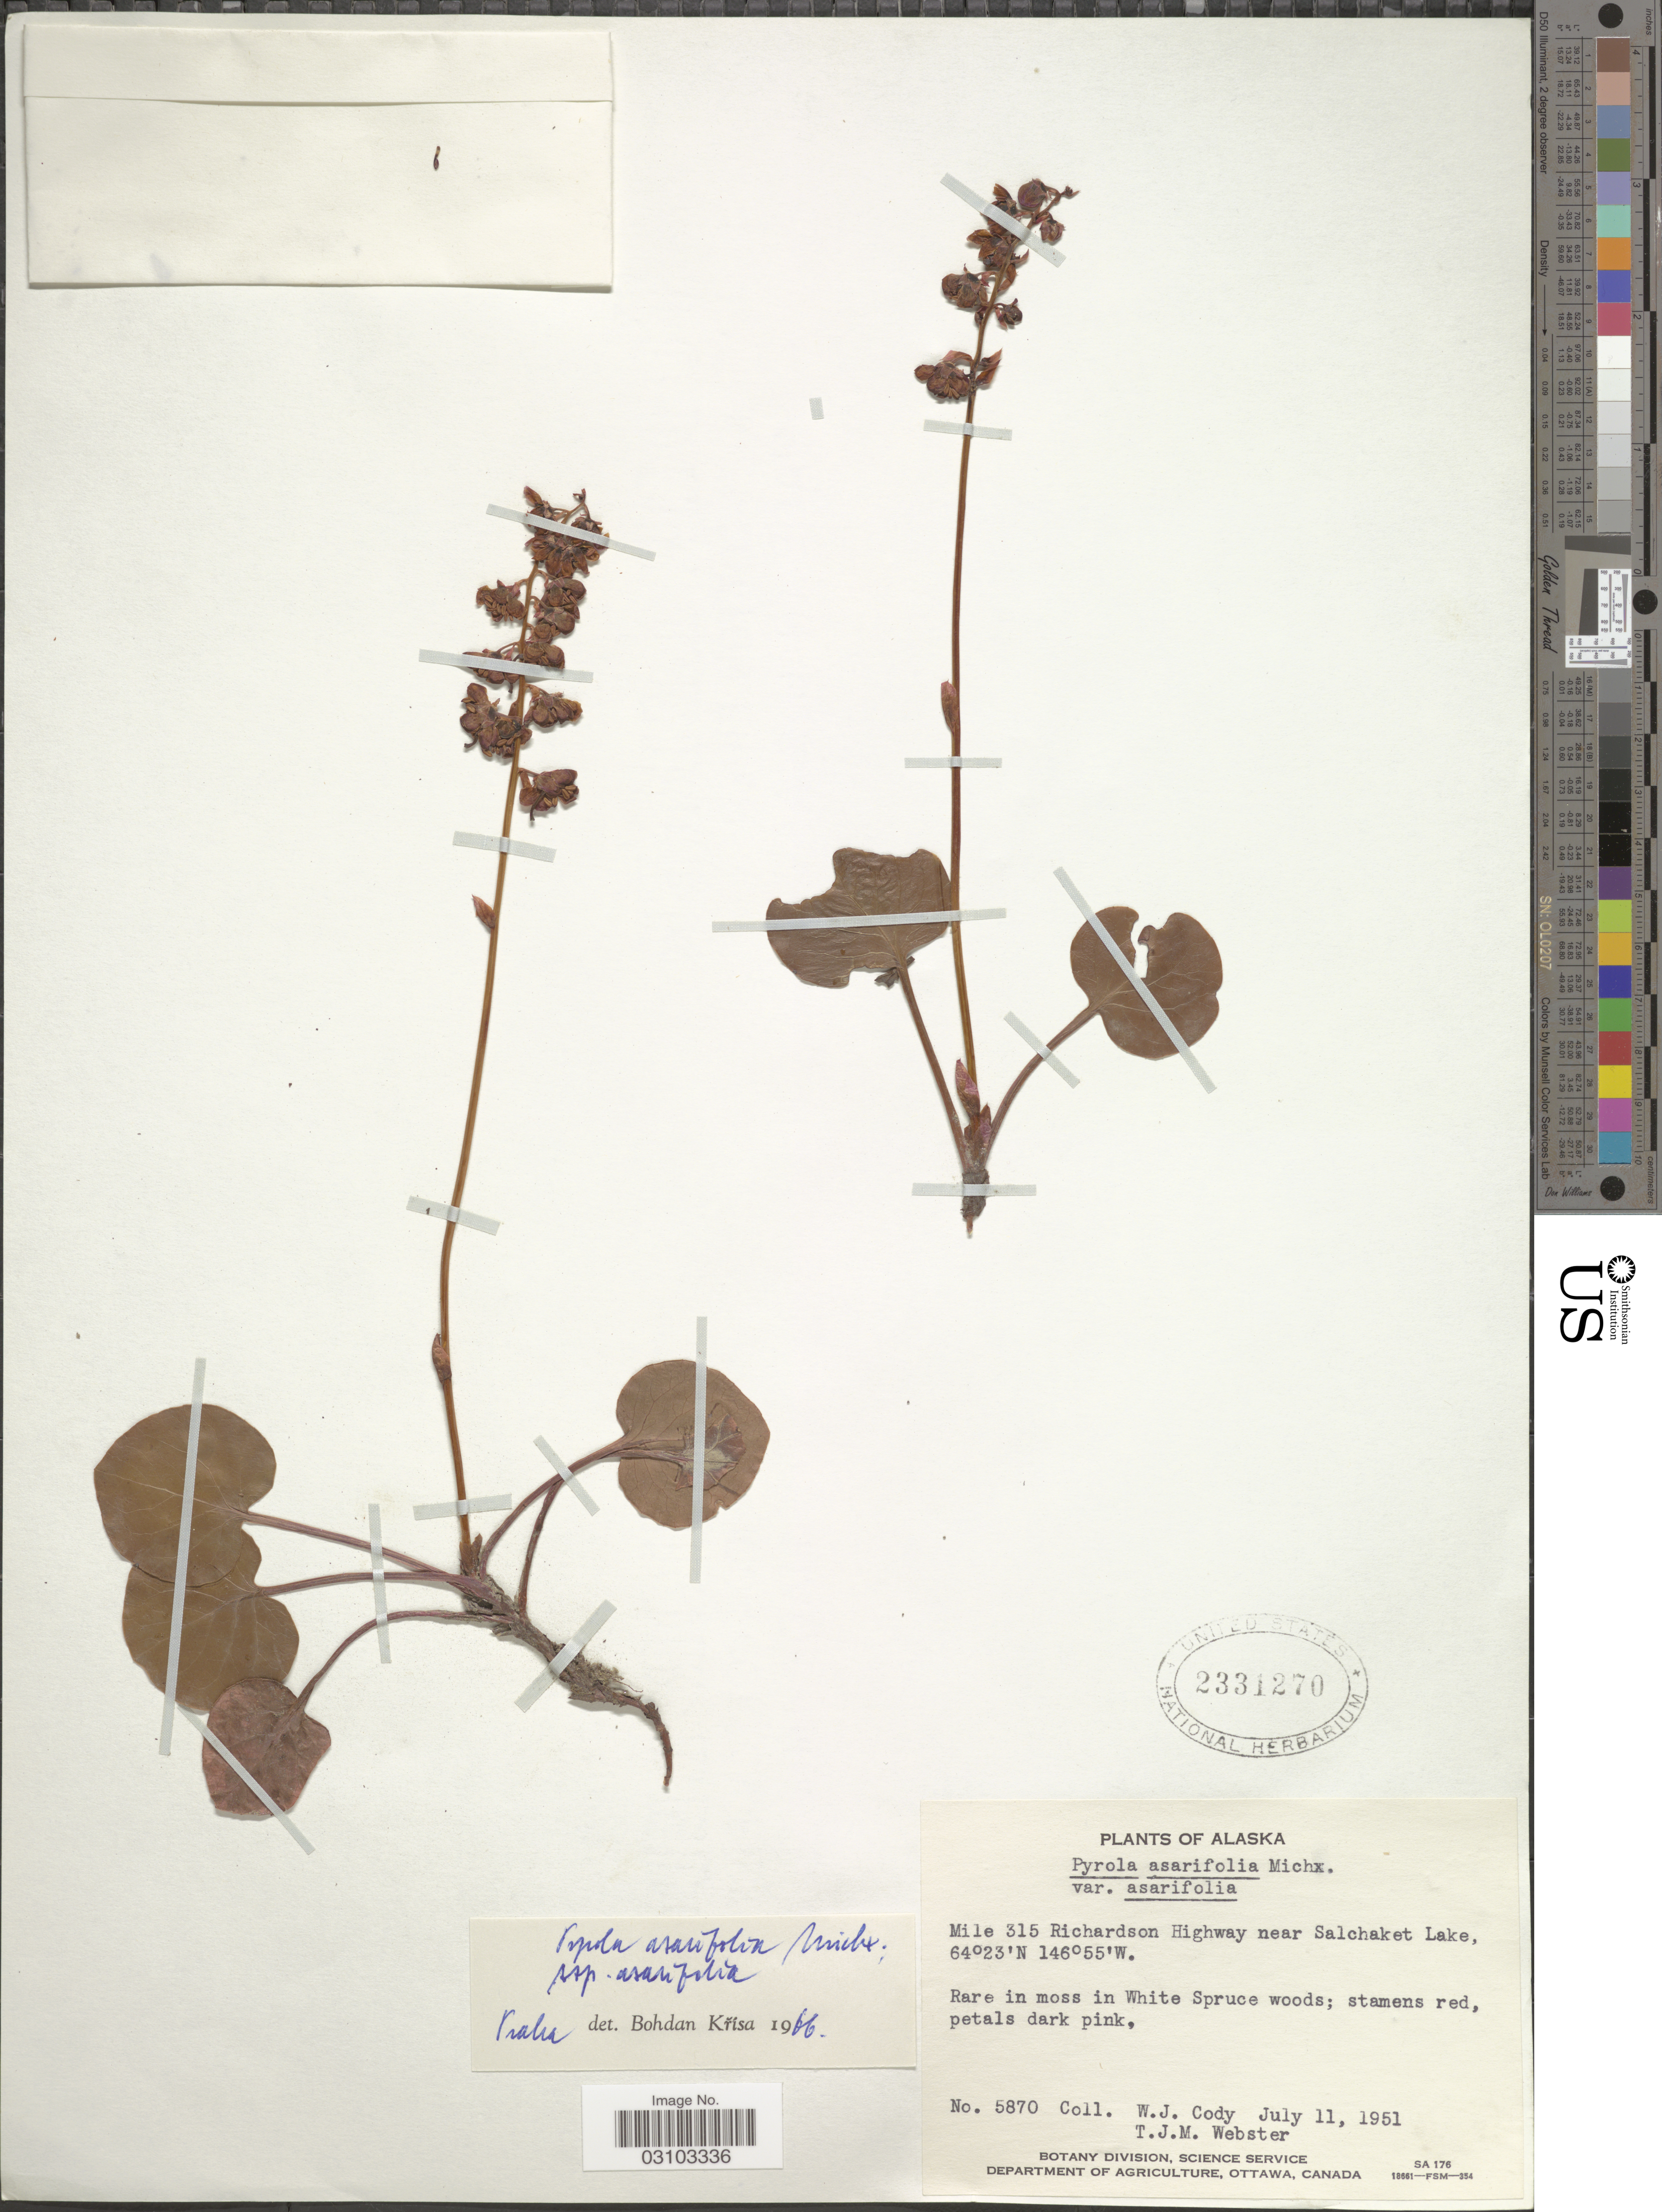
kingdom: Plantae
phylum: Tracheophyta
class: Magnoliopsida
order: Ericales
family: Ericaceae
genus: Pyrola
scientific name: Pyrola asarifolia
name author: Michx.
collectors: W. Cody & T. J. Webster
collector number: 5870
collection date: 1951-07-11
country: United States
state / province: Alaska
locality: Mile 315 Richardson Highway near Slachaket Lake.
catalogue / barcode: US 2331270